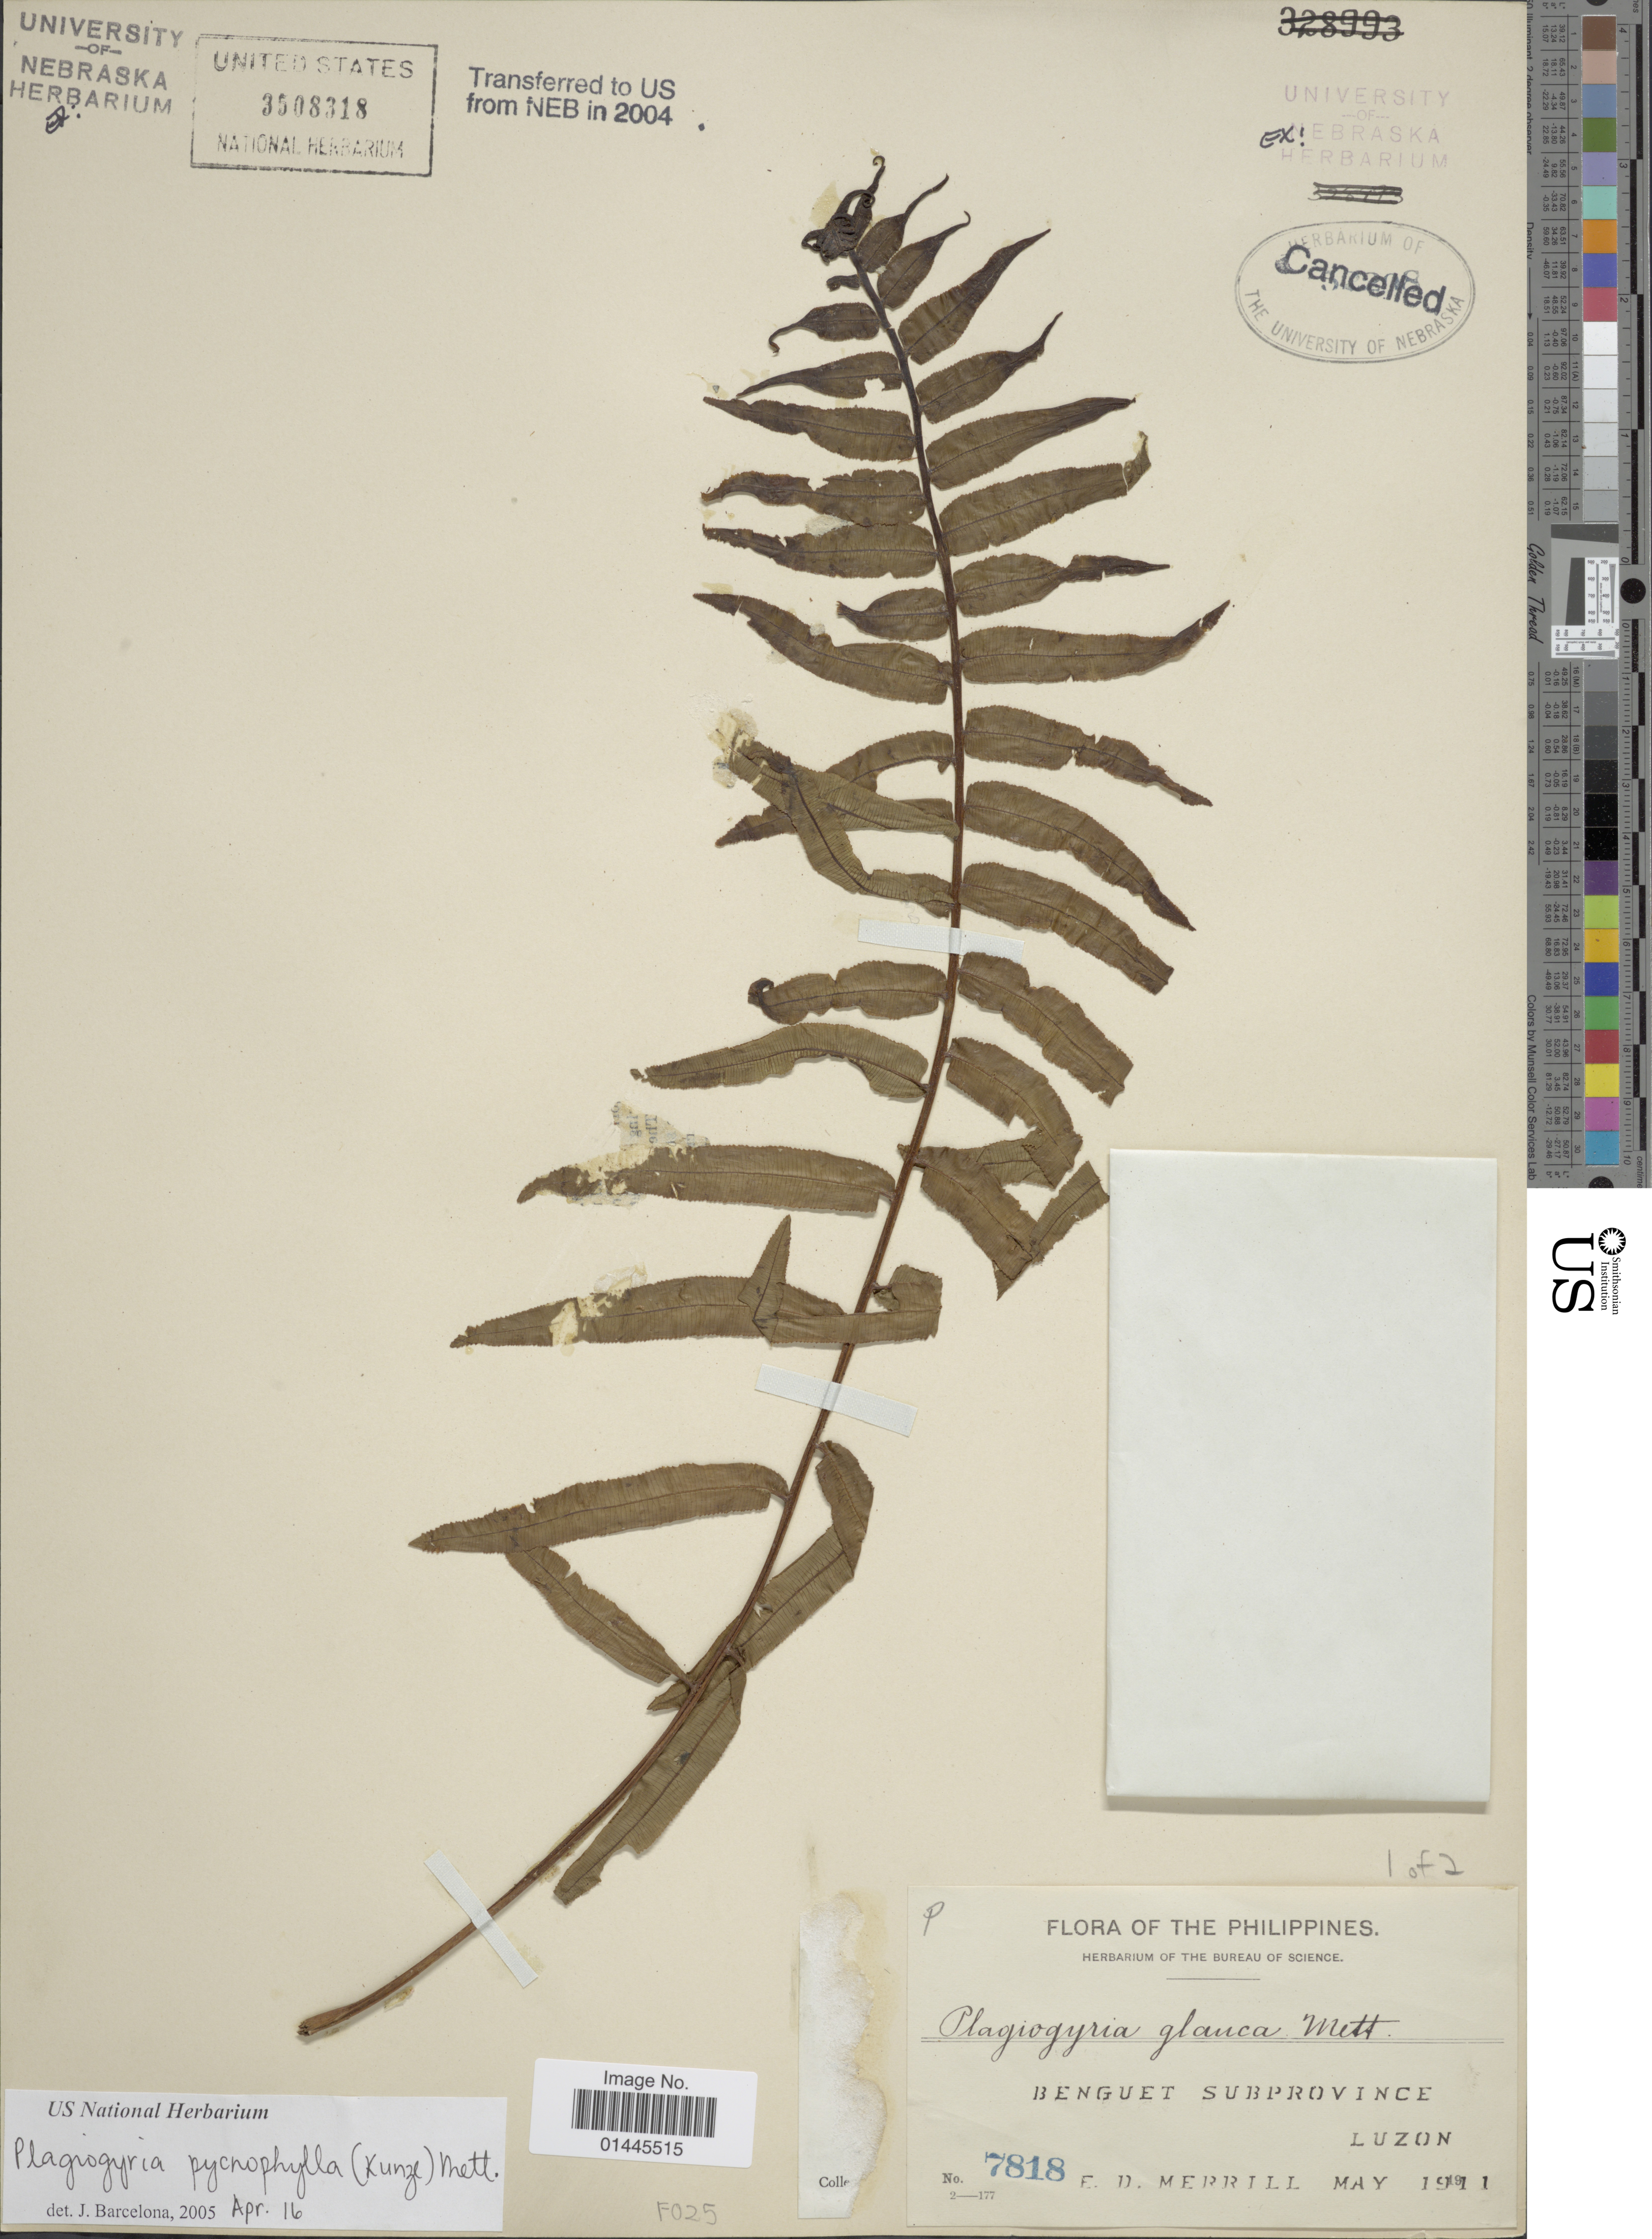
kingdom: Plantae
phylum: Tracheophyta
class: Polypodiopsida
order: Cyatheales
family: Plagiogyriaceae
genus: Plagiogyria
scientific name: Plagiogyria pycnophylla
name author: (Kunze) Mett.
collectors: E. D. Merrill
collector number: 7818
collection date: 1911-05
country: Philippines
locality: Benguet subprovince, Luzon.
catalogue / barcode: US 3508318